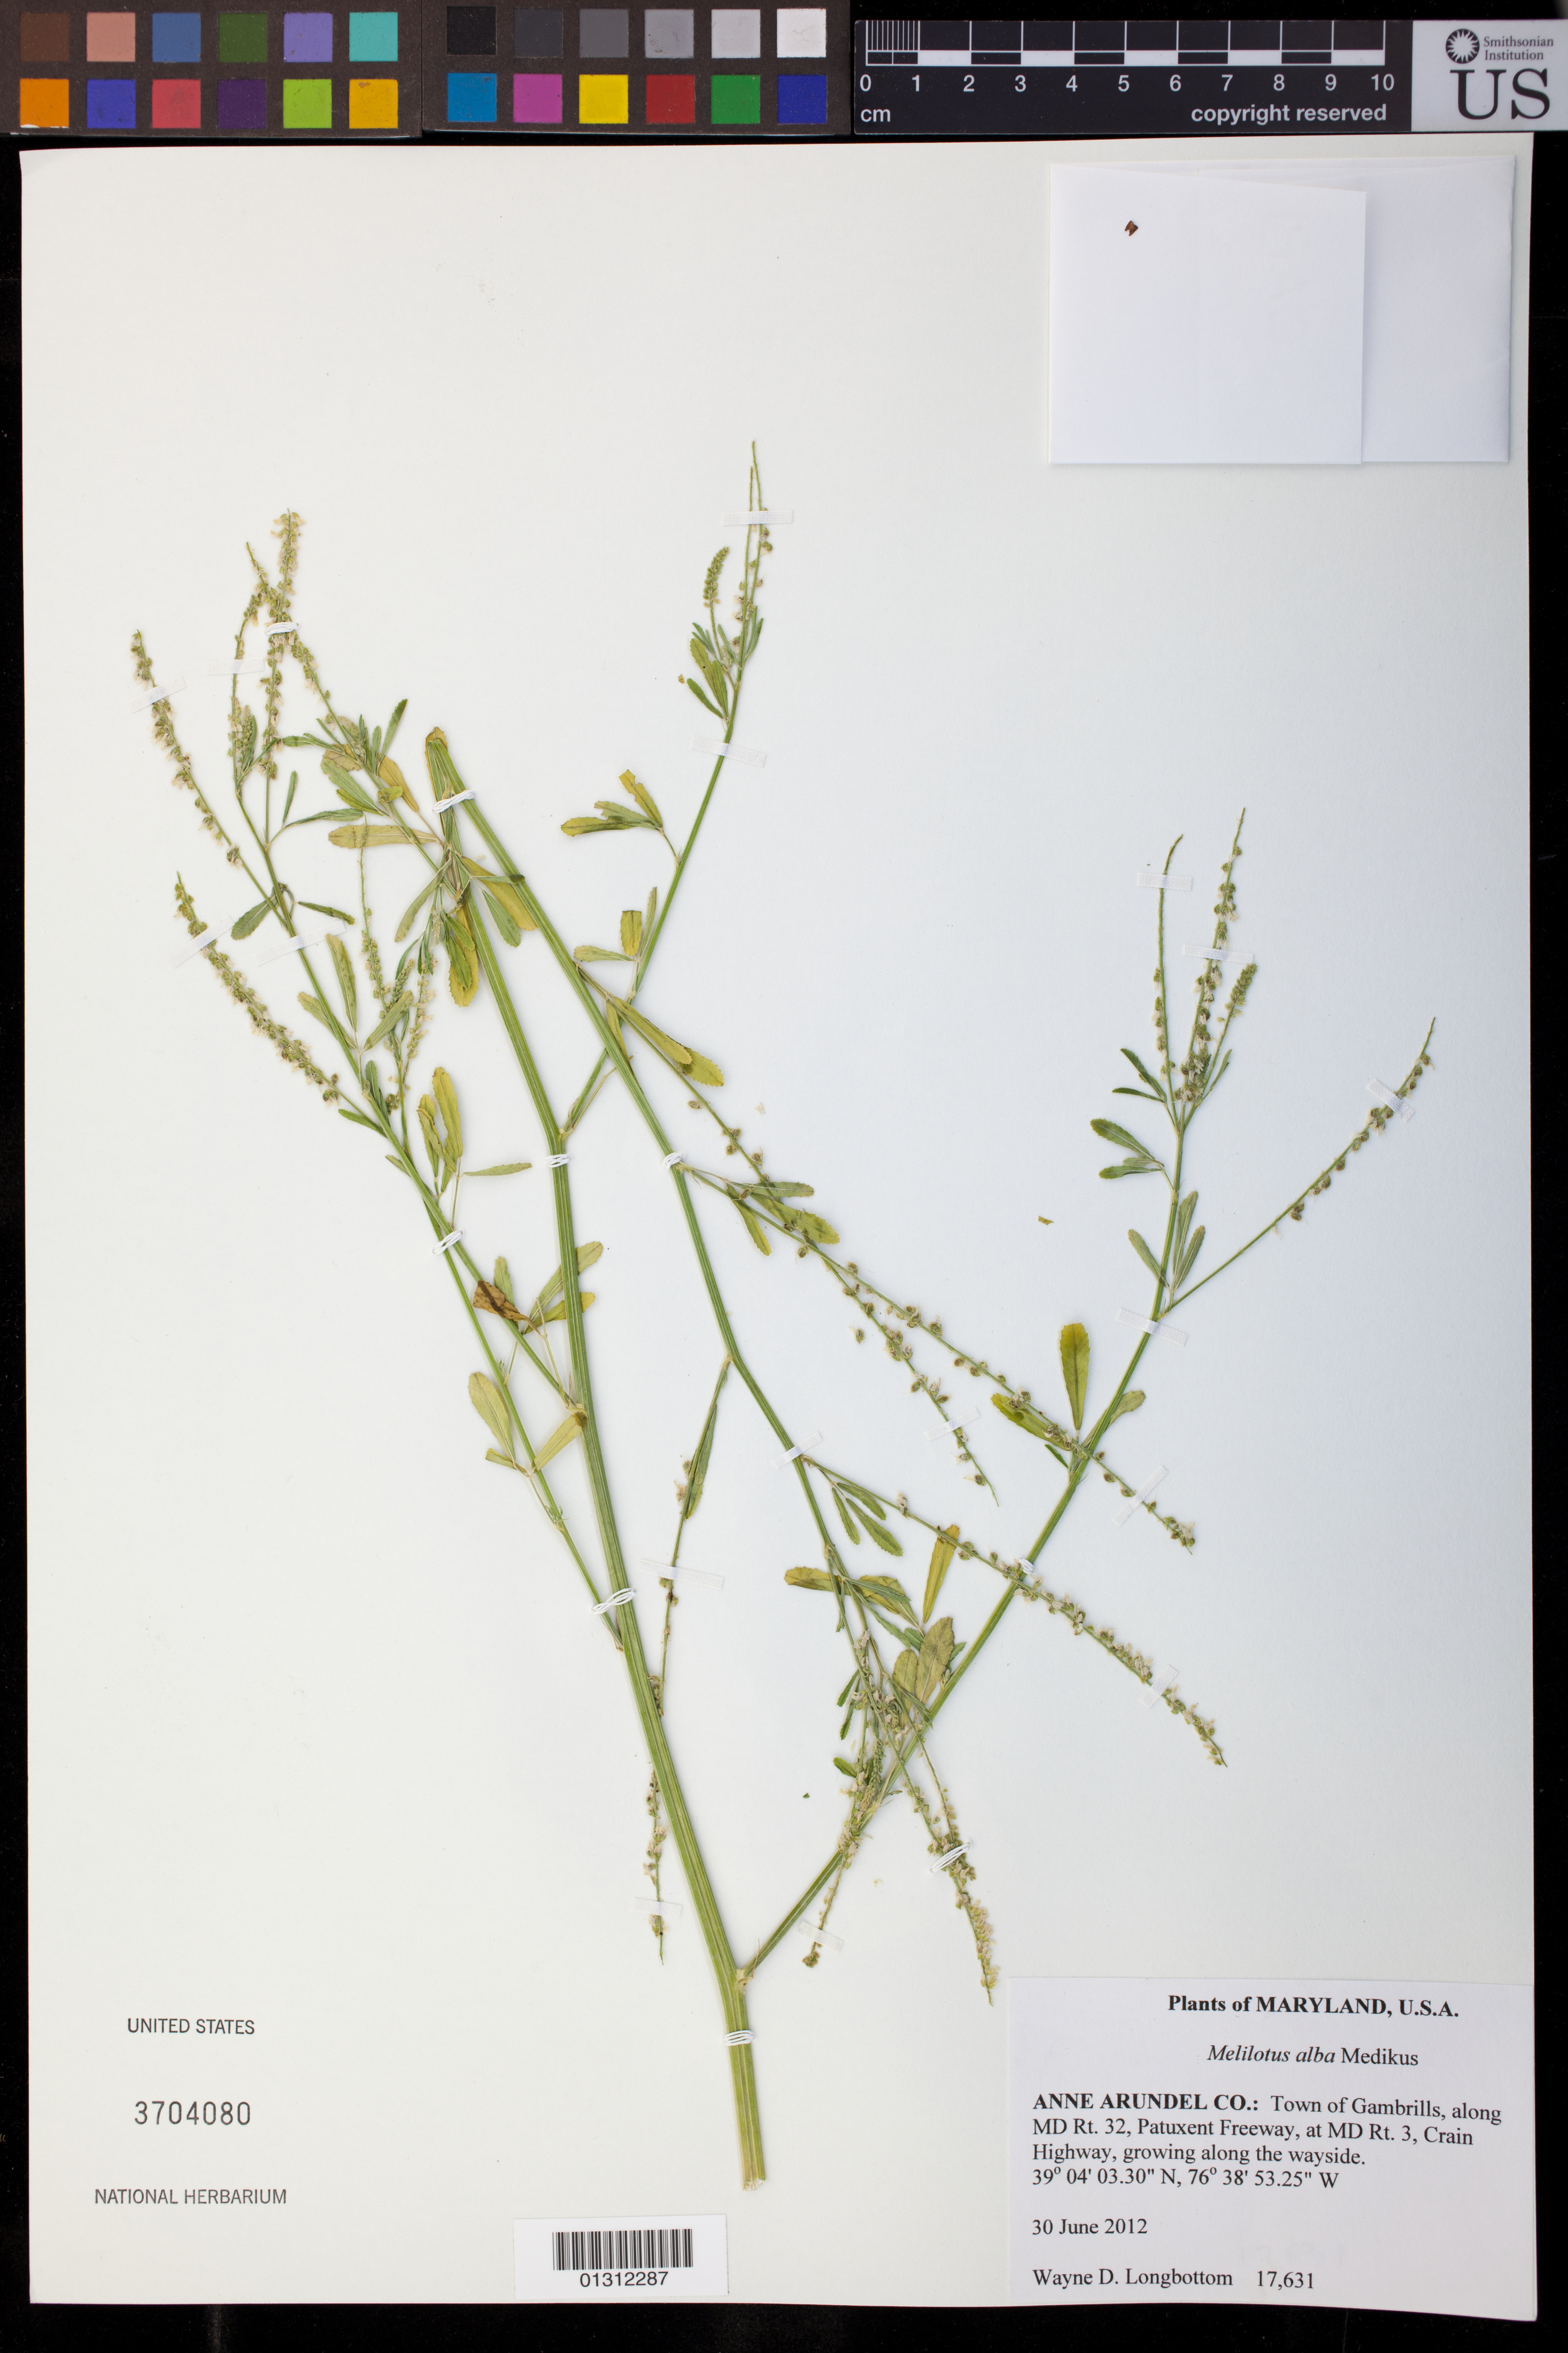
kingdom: Plantae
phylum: Tracheophyta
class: Magnoliopsida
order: Fabales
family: Fabaceae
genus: Melilotus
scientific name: Melilotus albus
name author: Medik.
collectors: W. D. Longbottom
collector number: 17631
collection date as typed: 30 June 2012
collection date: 2012-06-30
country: United States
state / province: Maryland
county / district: Anne Arundel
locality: Town of Gambrills, along MD Rt. 32, Patuxent Freeway, at MD Rt. 3, Crain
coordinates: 39 04 03.30 N, 76 38 53.25 W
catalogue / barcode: US 3704080